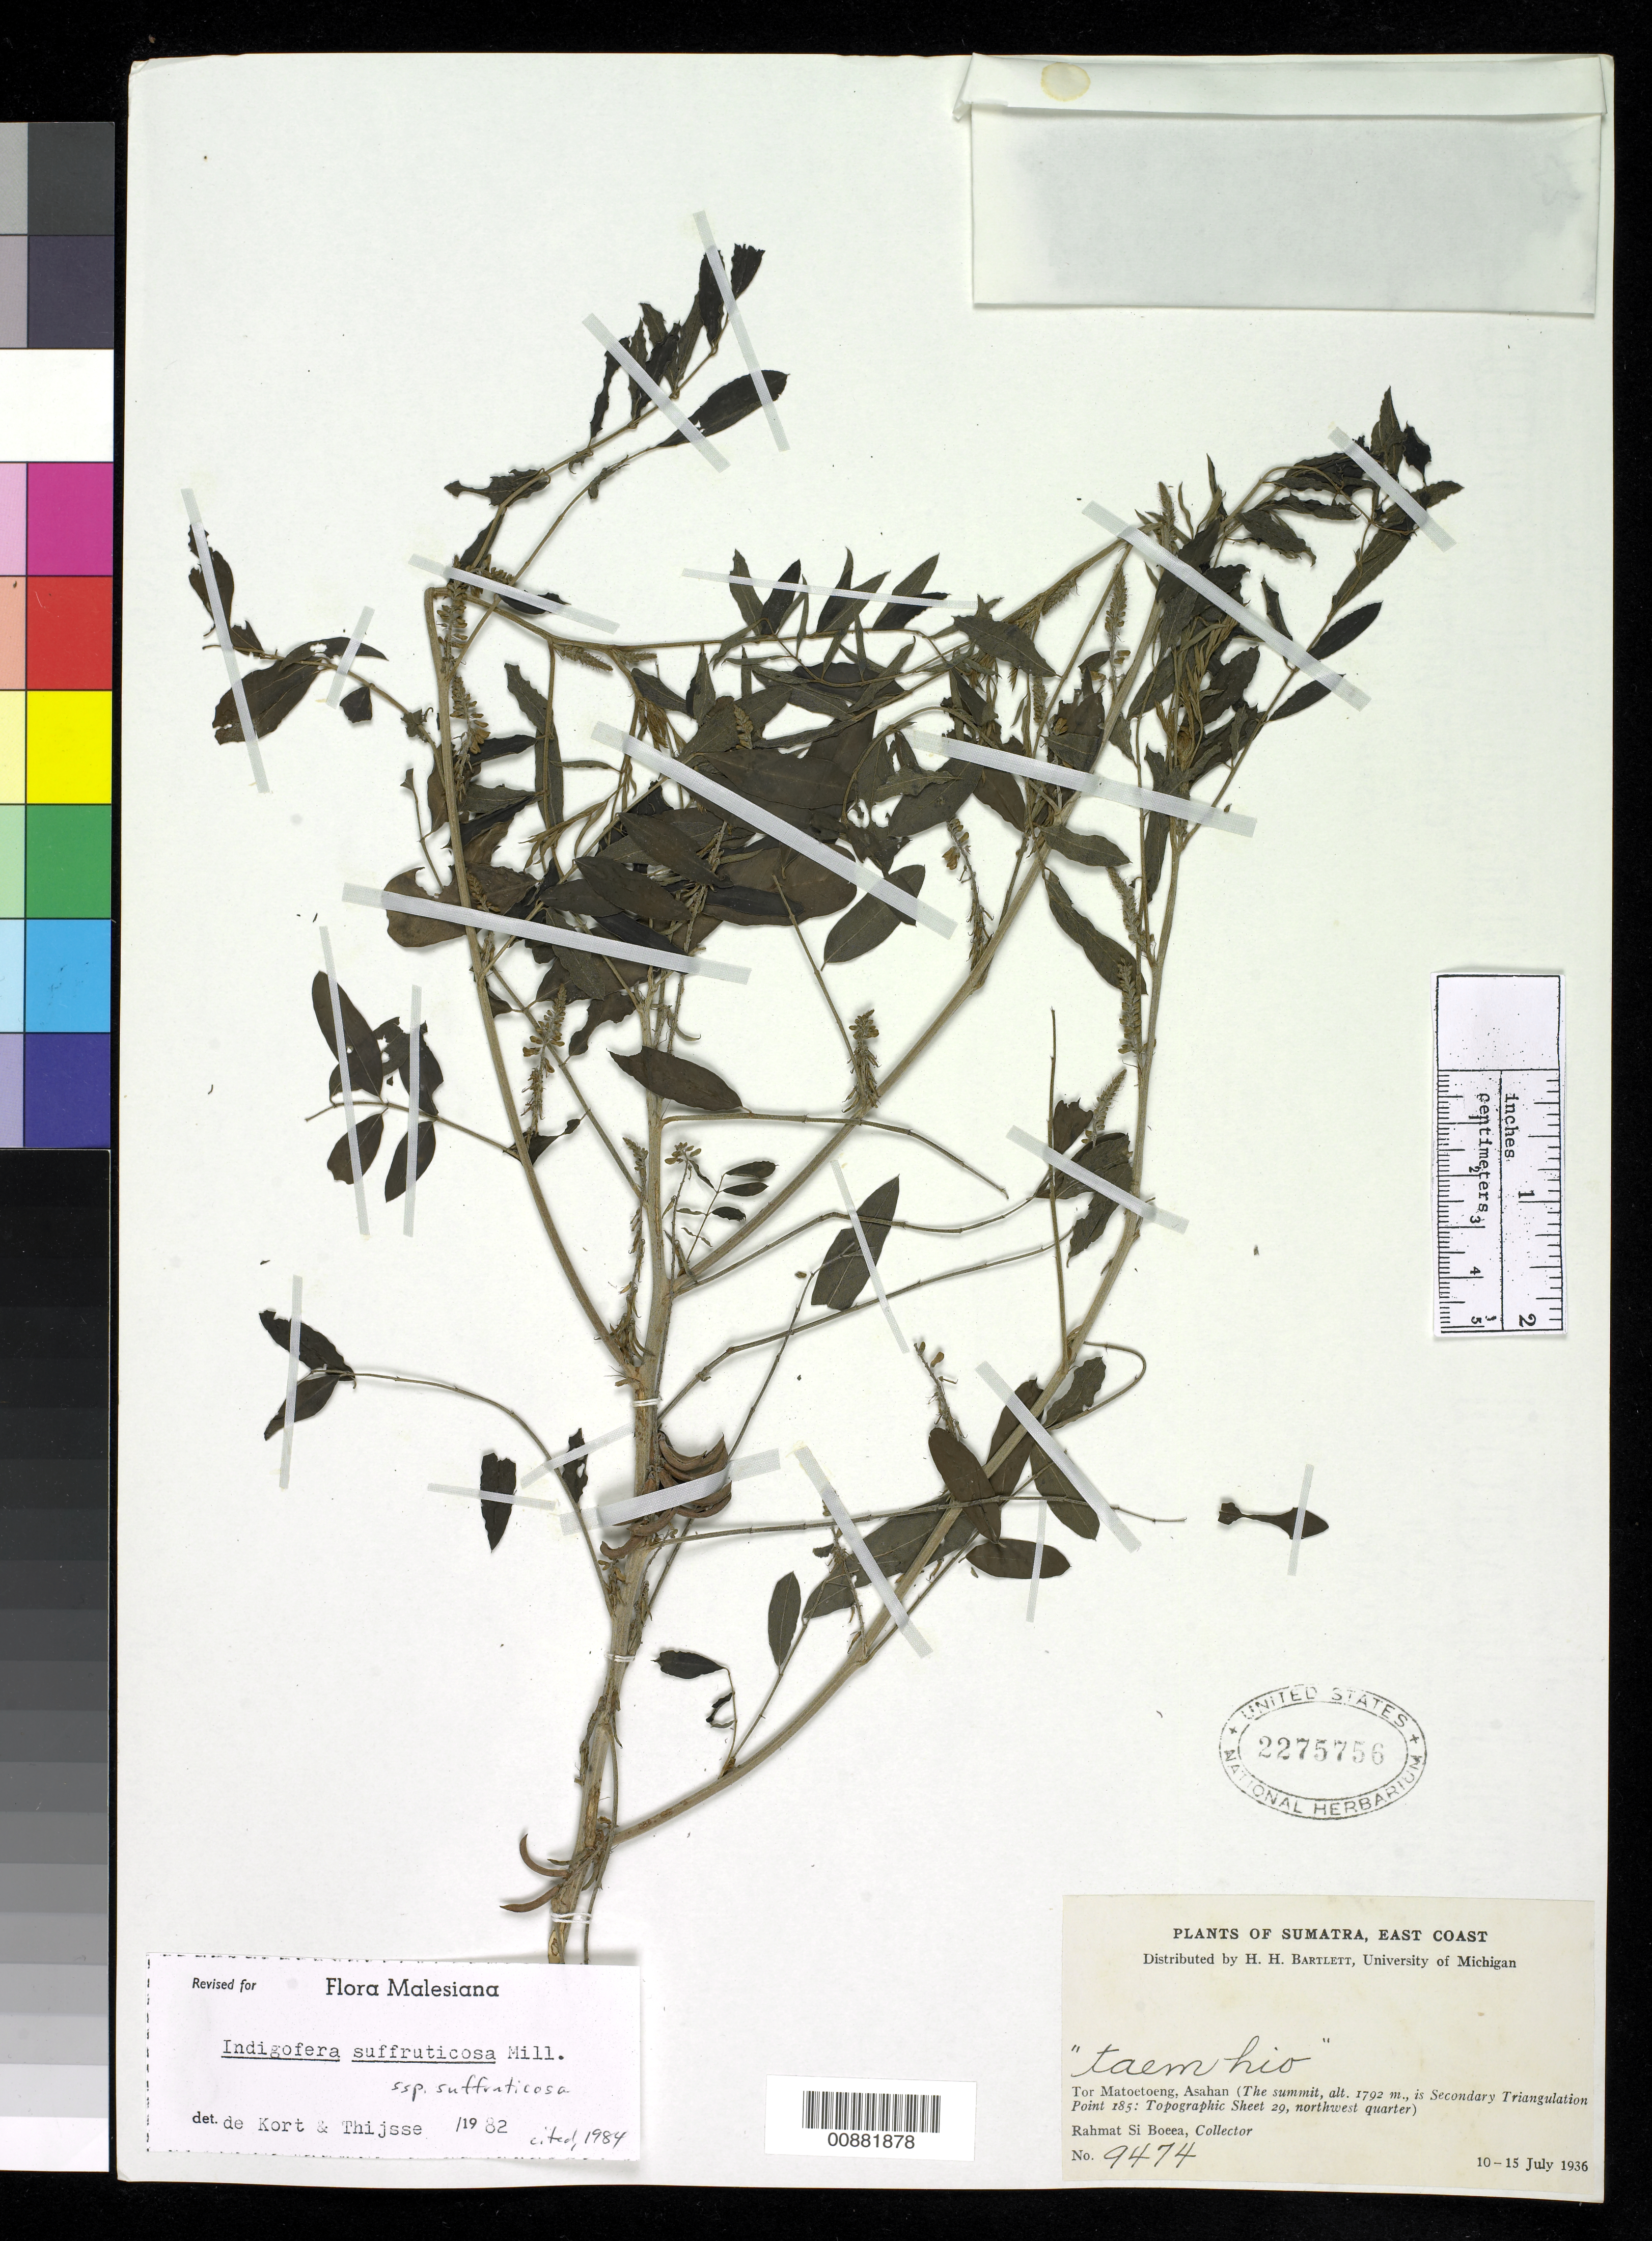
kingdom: Plantae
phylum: Tracheophyta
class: Magnoliopsida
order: Fabales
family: Fabaceae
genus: Indigofera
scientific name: Indigofera suffruticosa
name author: Mill.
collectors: Rahmat Si Boeea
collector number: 9474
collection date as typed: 10 Jul 1936 to 15 Jul 1936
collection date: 1936-07-10/1936-07-15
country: Indonesia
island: Seram I.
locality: Tor Matoetoeng, Asahan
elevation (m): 1792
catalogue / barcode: US 2275756